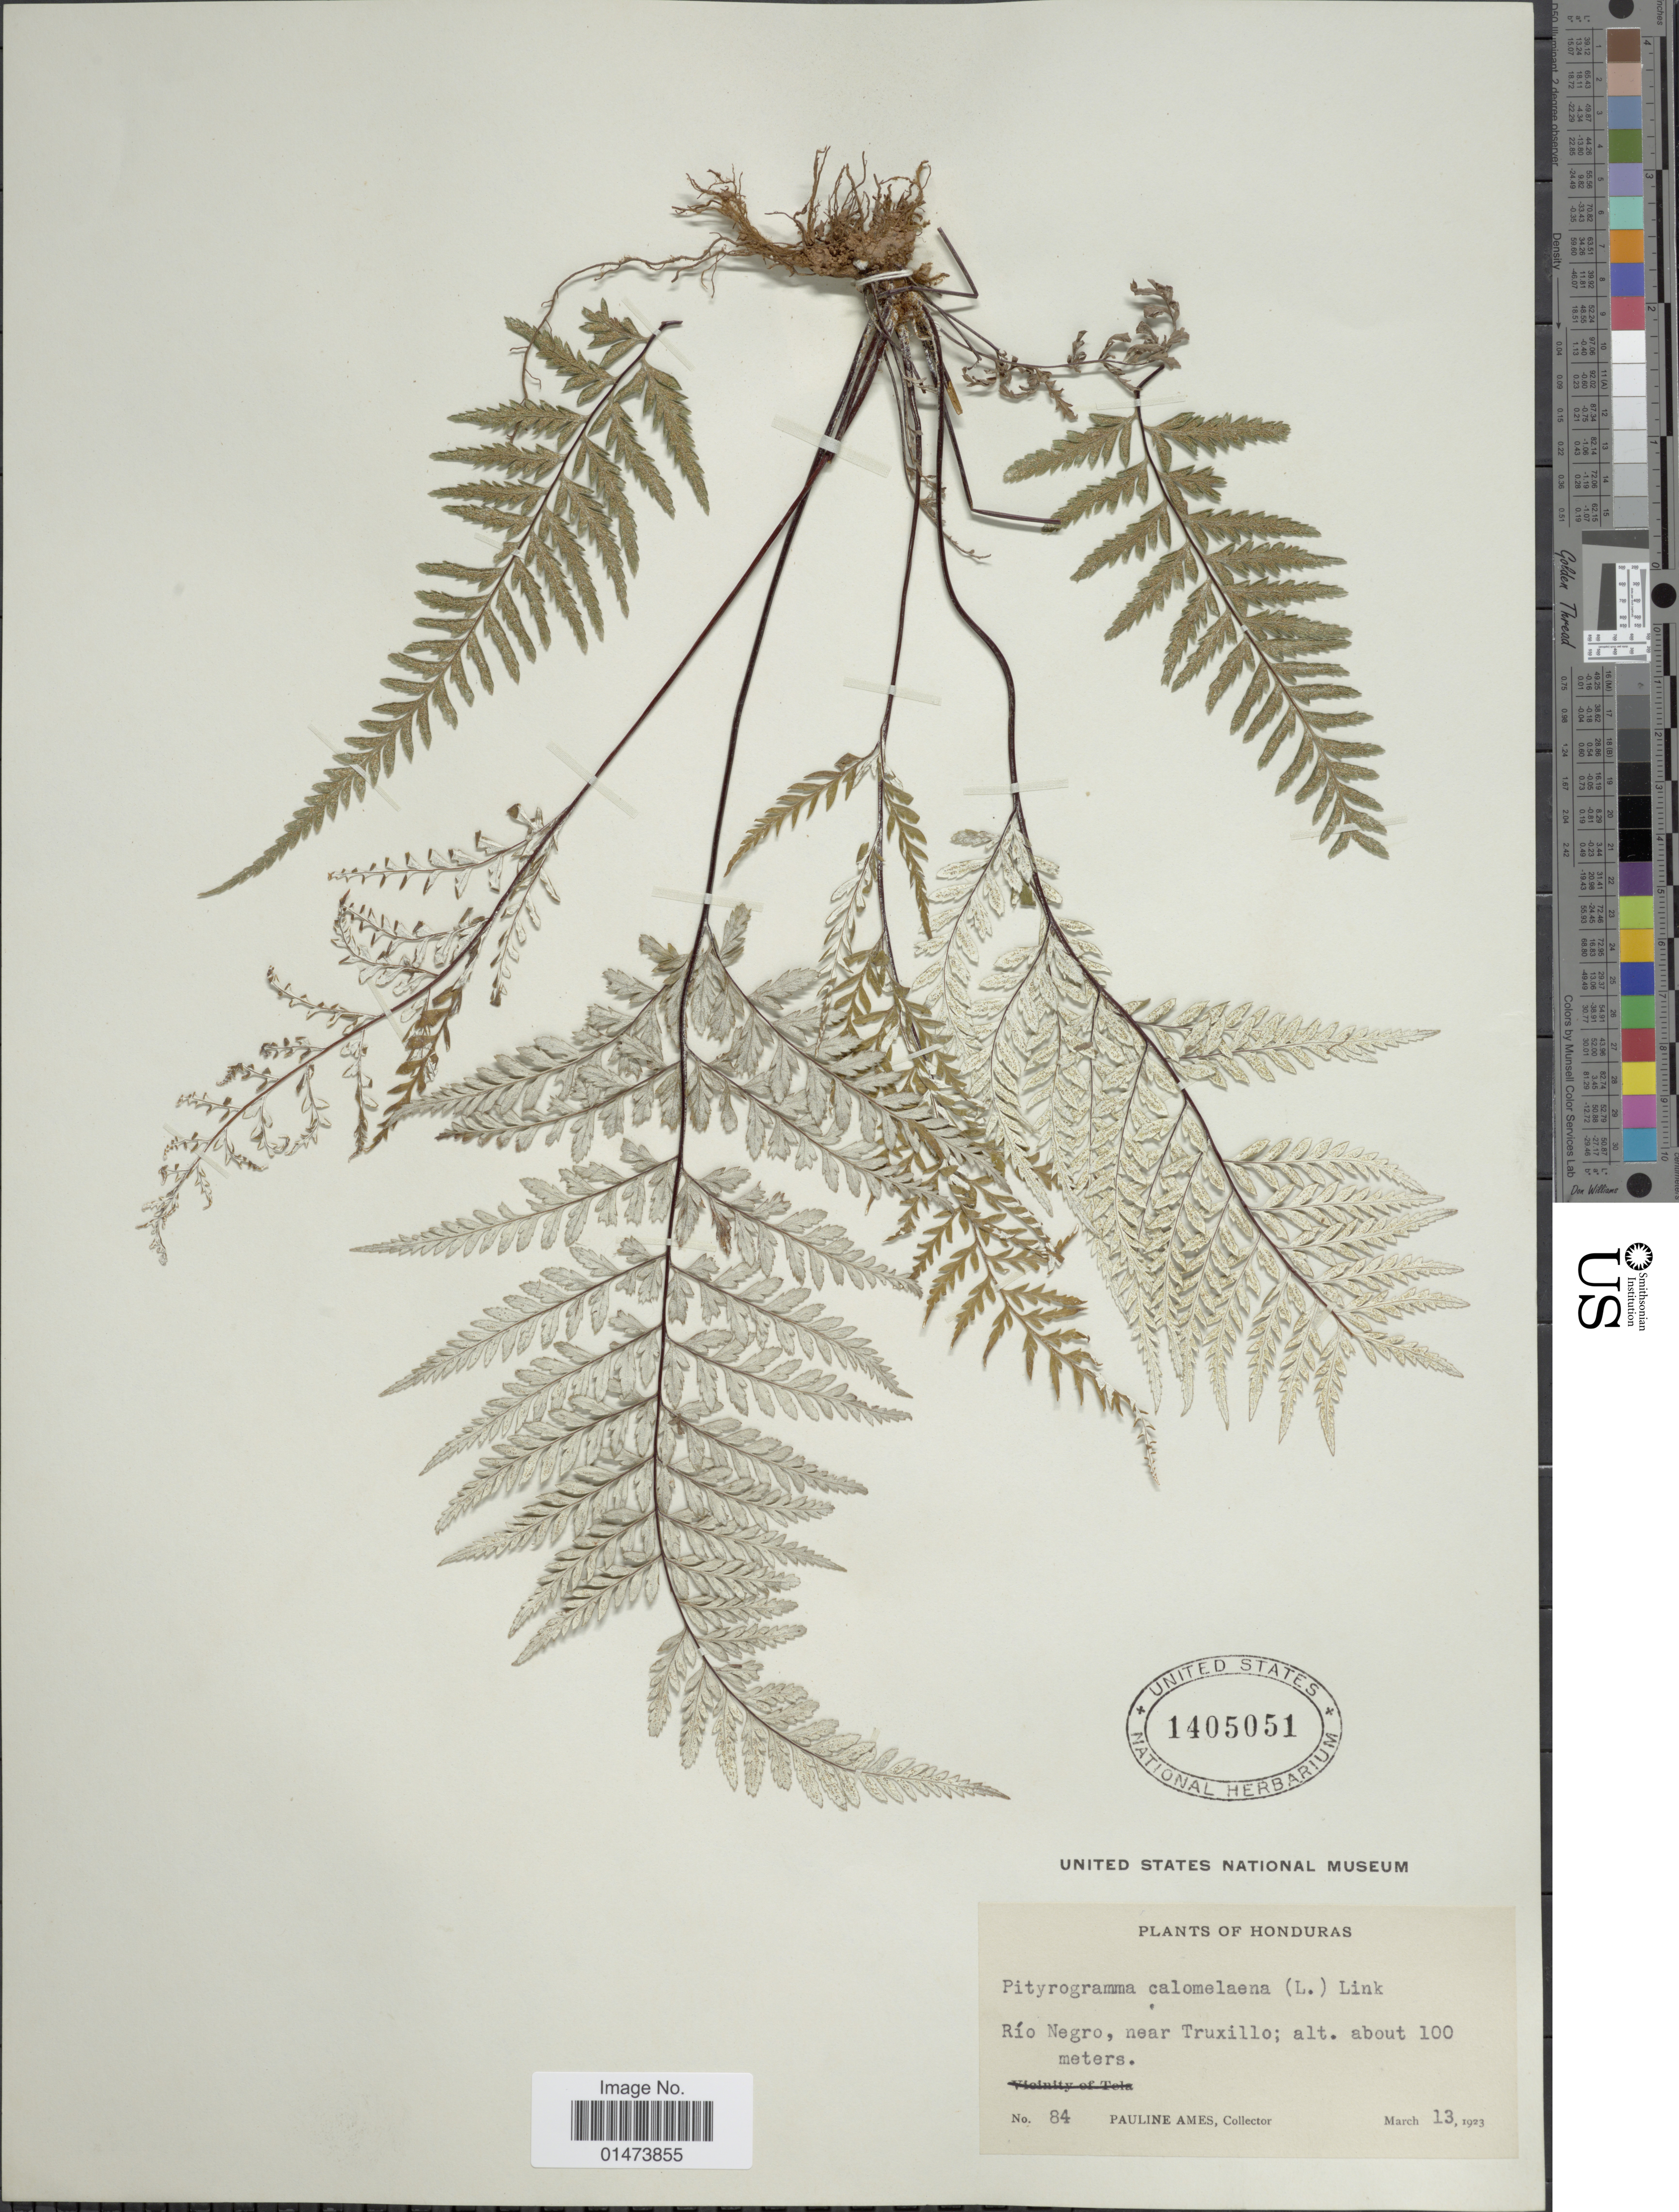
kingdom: Plantae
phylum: Tracheophyta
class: Polypodiopsida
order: Polypodiales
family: Pteridaceae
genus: Pityrogramma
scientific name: Pityrogramma calomelanos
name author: (L.) Link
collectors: P. Ames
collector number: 84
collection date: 1923-03-13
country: Honduras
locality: Rio Negro, near Truxillo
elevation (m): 100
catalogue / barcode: US 1405051